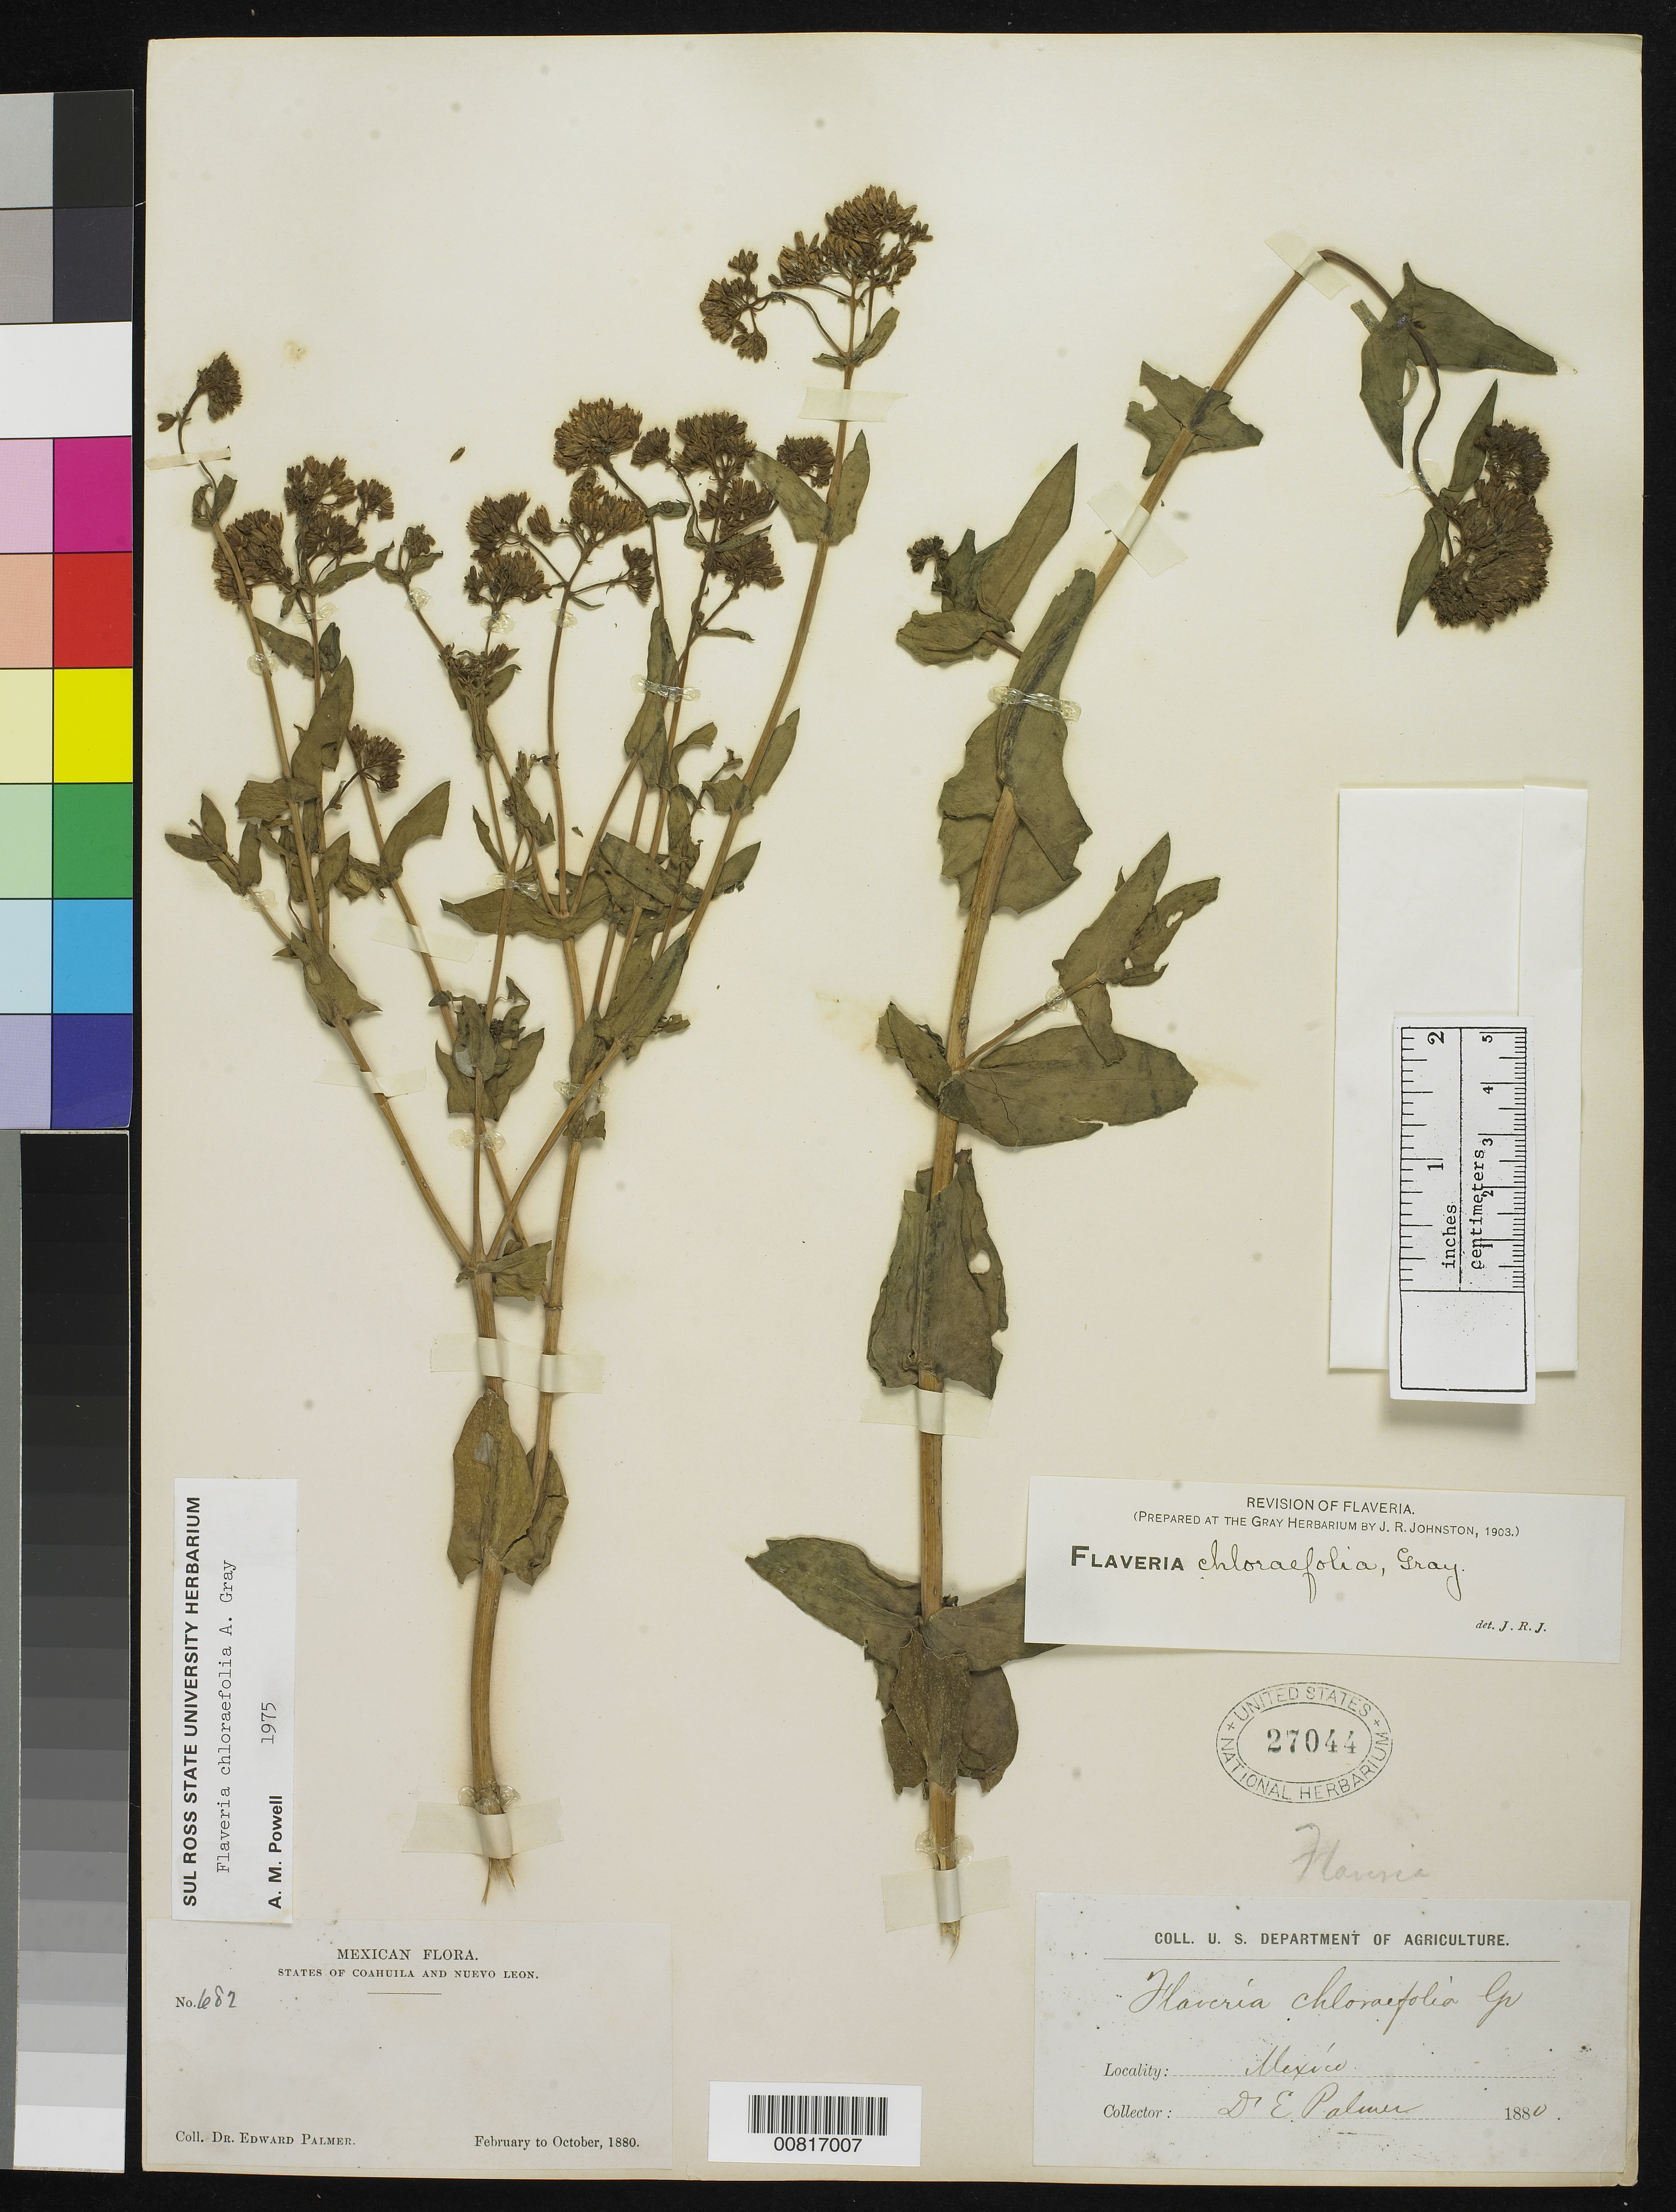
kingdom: Plantae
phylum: Tracheophyta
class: Magnoliopsida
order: Asterales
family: Asteraceae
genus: Flaveria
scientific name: Flaveria chloraefolia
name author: A. Gray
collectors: E. Palmer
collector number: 682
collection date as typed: Feb 1880 to -- Oct 1880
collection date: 1880-02/1880-10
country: Mexico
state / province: Coahuila / Nuevo León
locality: States of Coahuila and Nuevo León.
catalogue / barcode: US 27044